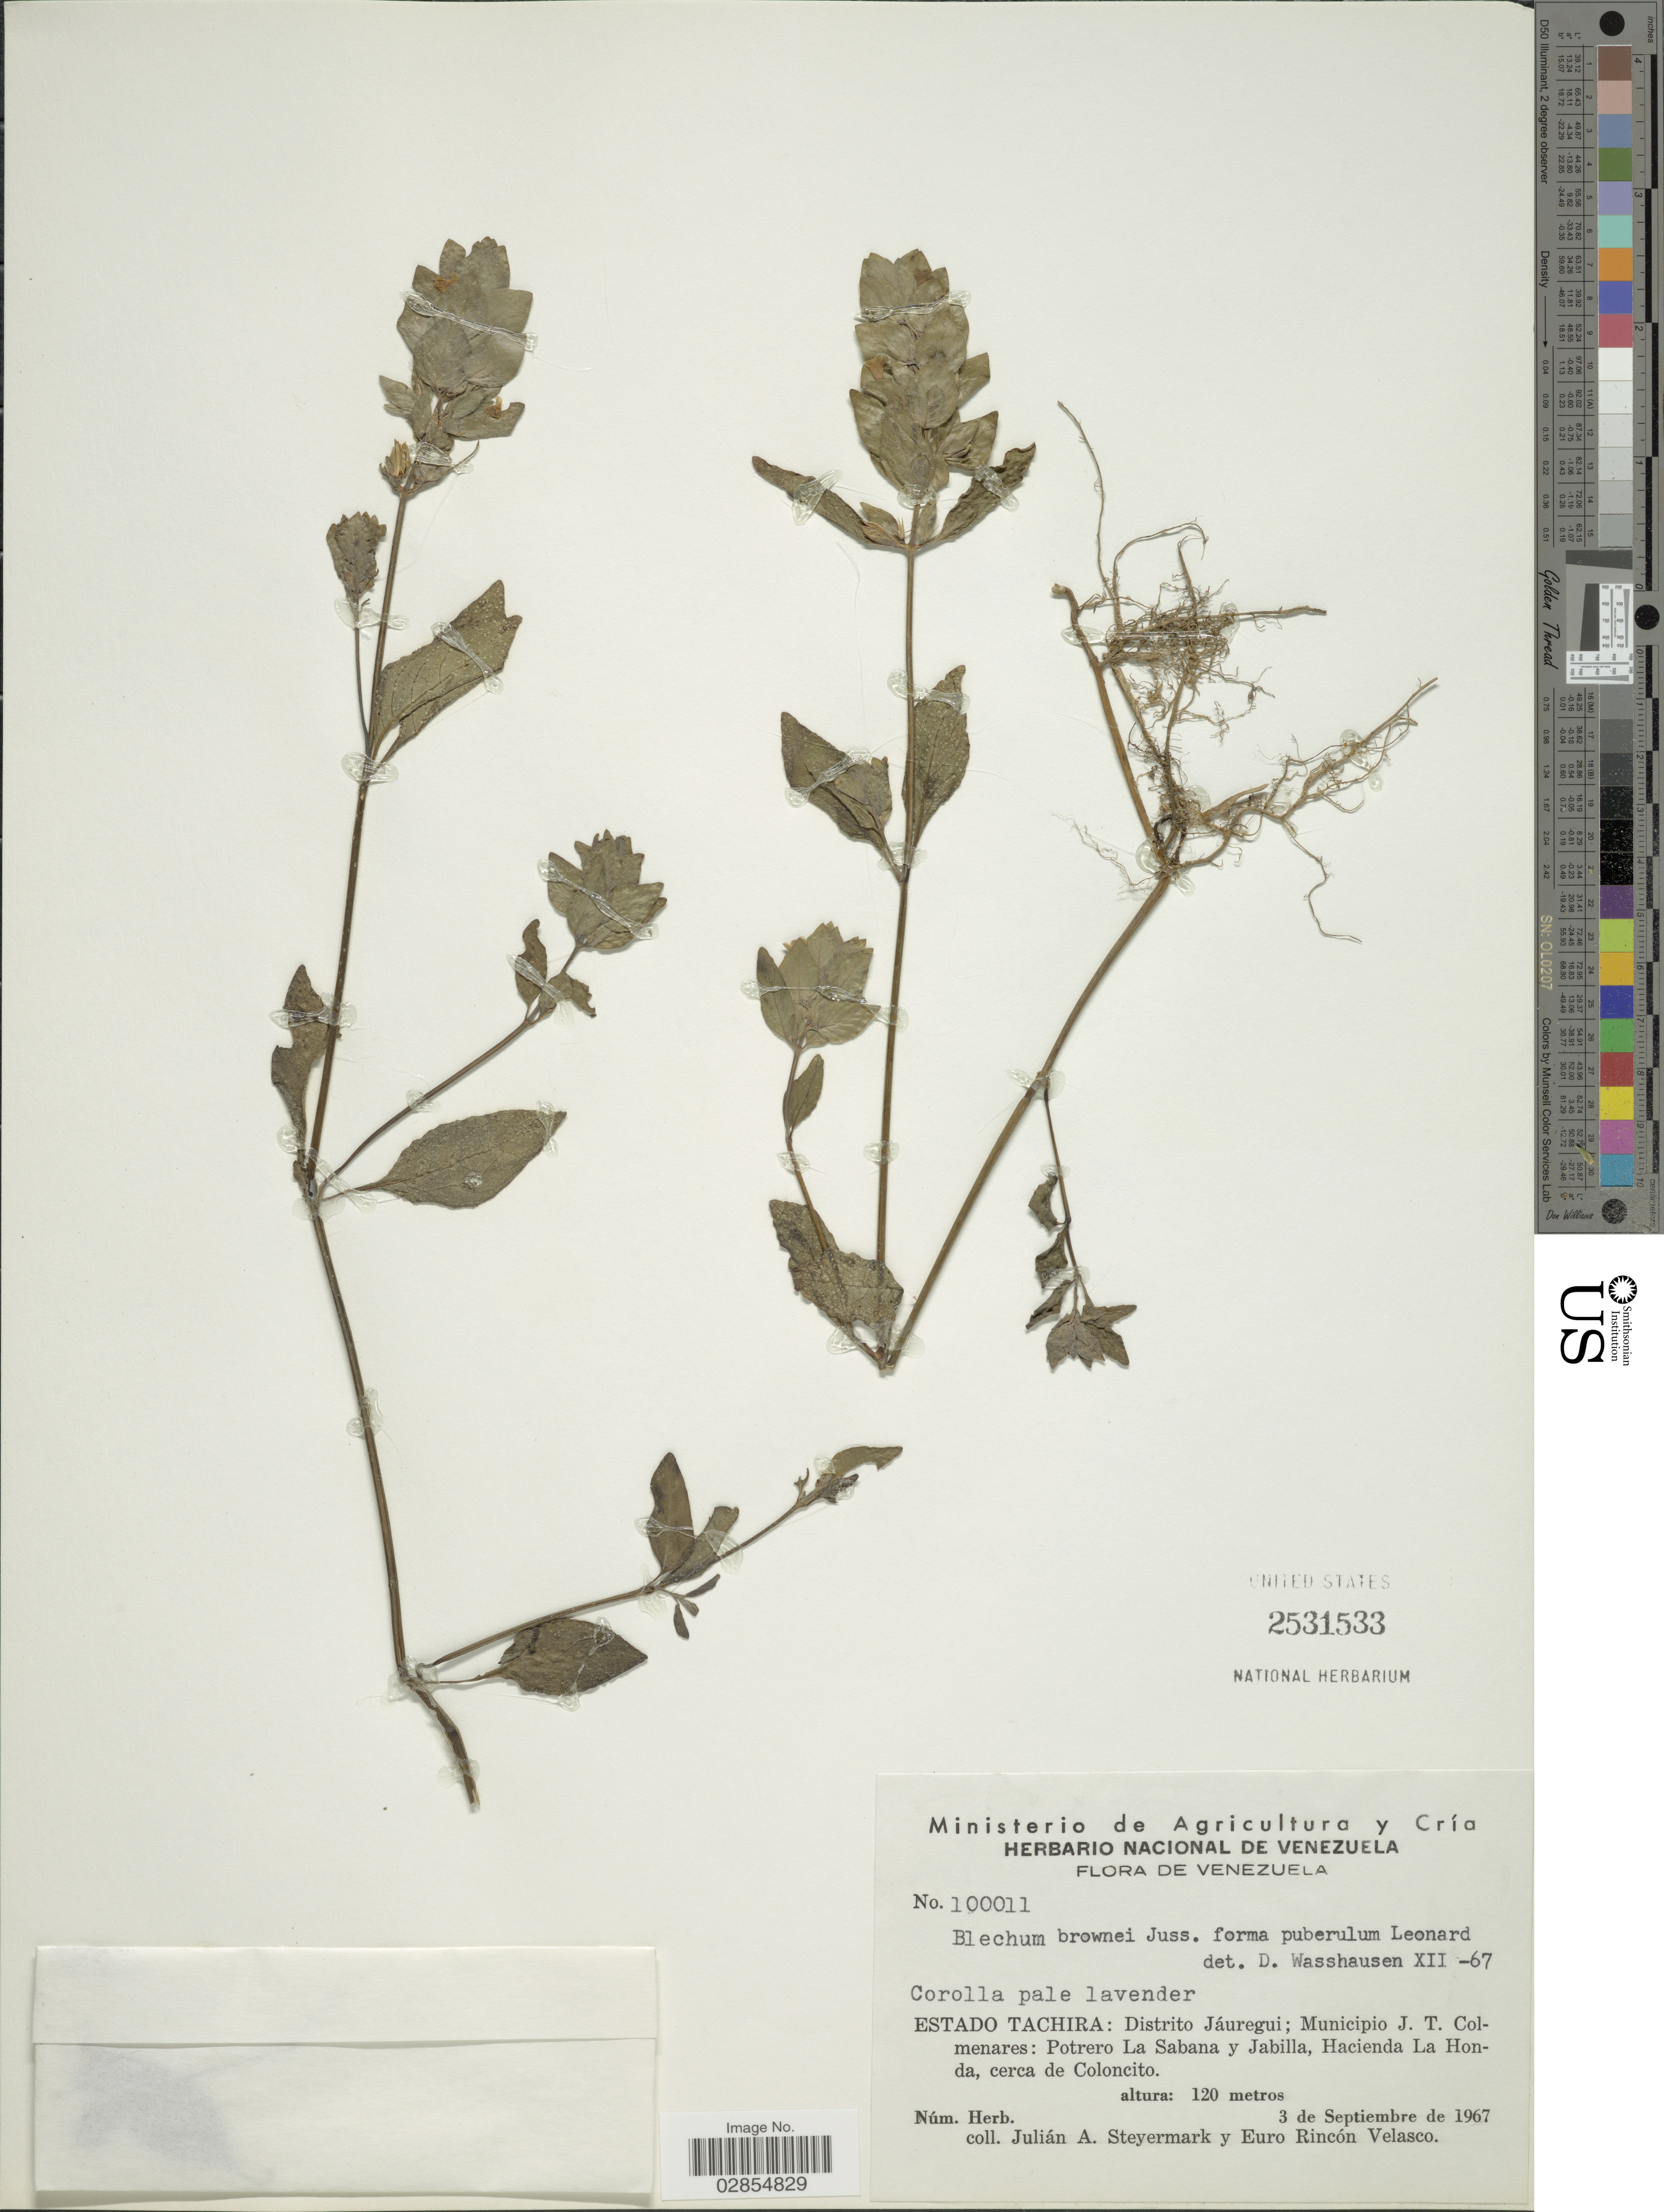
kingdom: Plantae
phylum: Tracheophyta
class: Magnoliopsida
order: Lamiales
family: Acanthaceae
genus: Blechum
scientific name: Blechum pyramidatum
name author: (Lam.) Urb.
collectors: J. Steyermark & E. Velasco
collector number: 100011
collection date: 1967-09-03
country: Venezuela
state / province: Tachira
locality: Estado Tachira: Distrito Jáuregui; Municipio J.T. Colmenares: Potrero La Sabana y Jabilla, Hacienda La Honda, cerca de Coloncito.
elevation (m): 120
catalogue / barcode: US 2531533